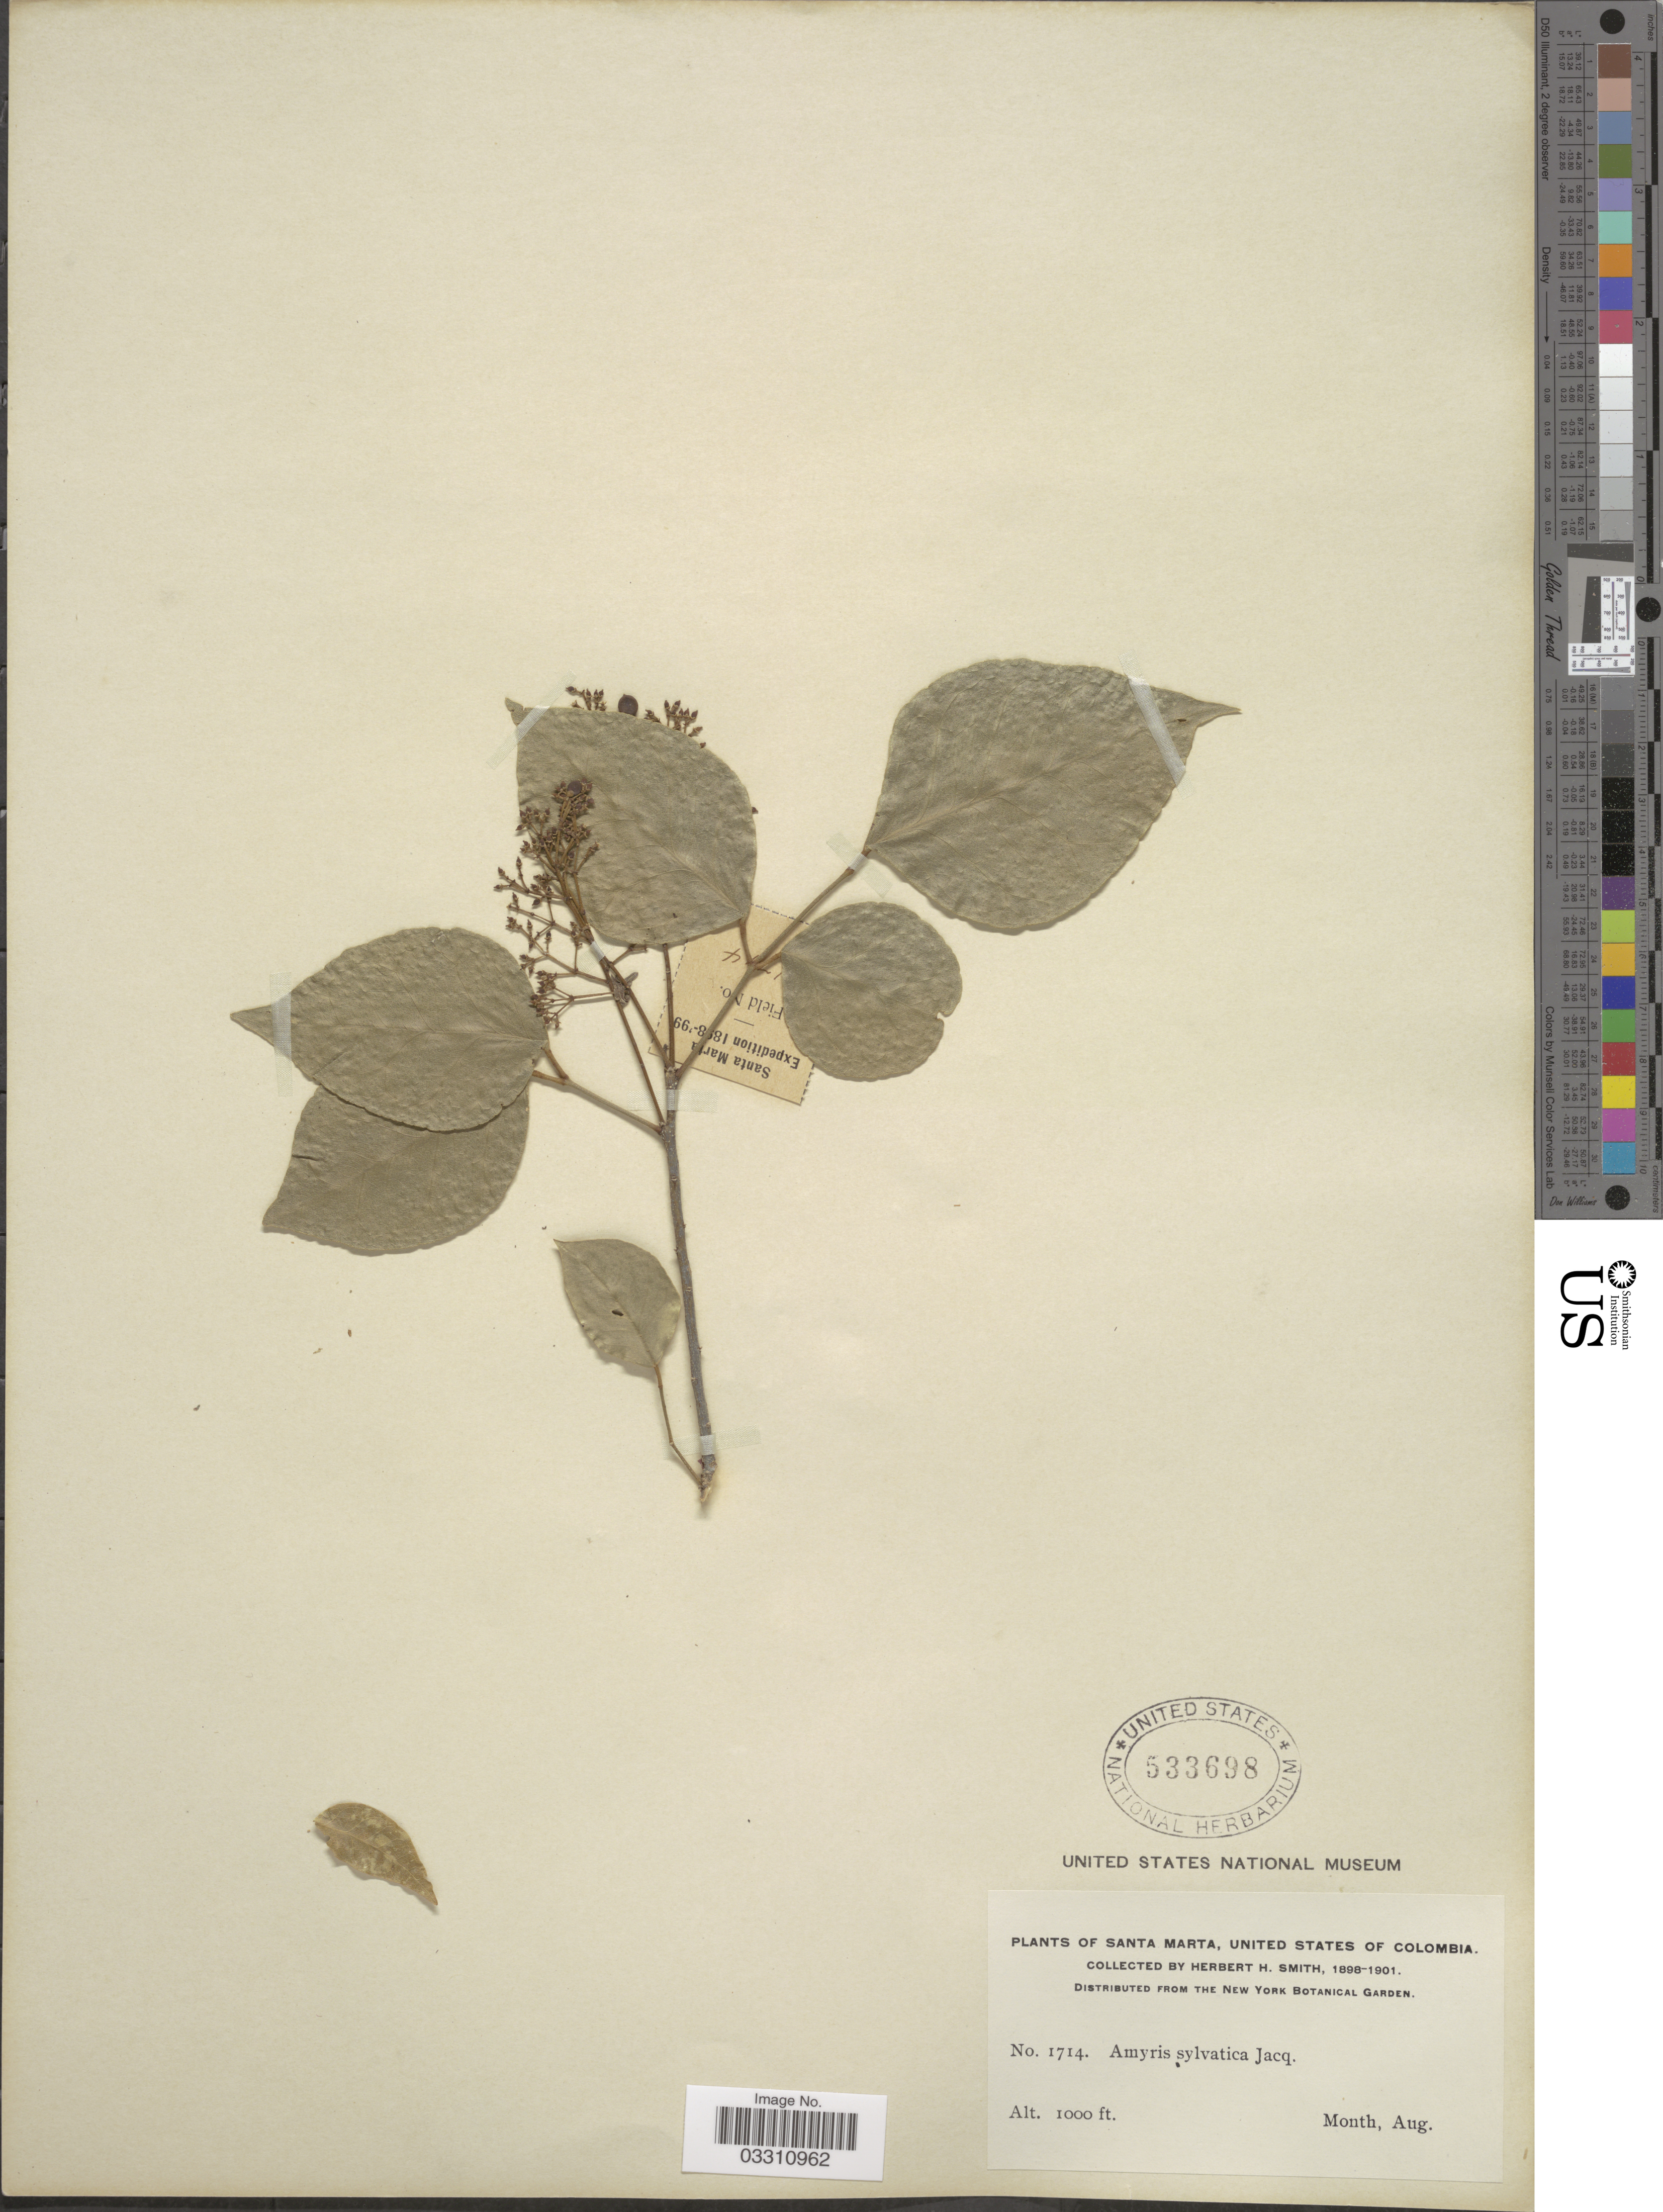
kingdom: Plantae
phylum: Tracheophyta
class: Magnoliopsida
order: Sapindales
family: Rutaceae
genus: Amyris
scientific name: Amyris sylvatica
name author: Jacq.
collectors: Herbert H. Smith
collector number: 1714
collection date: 1898-08/1901-08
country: Colombia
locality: Santa Marta, United States of Colombia.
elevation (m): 305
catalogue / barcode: US 533698